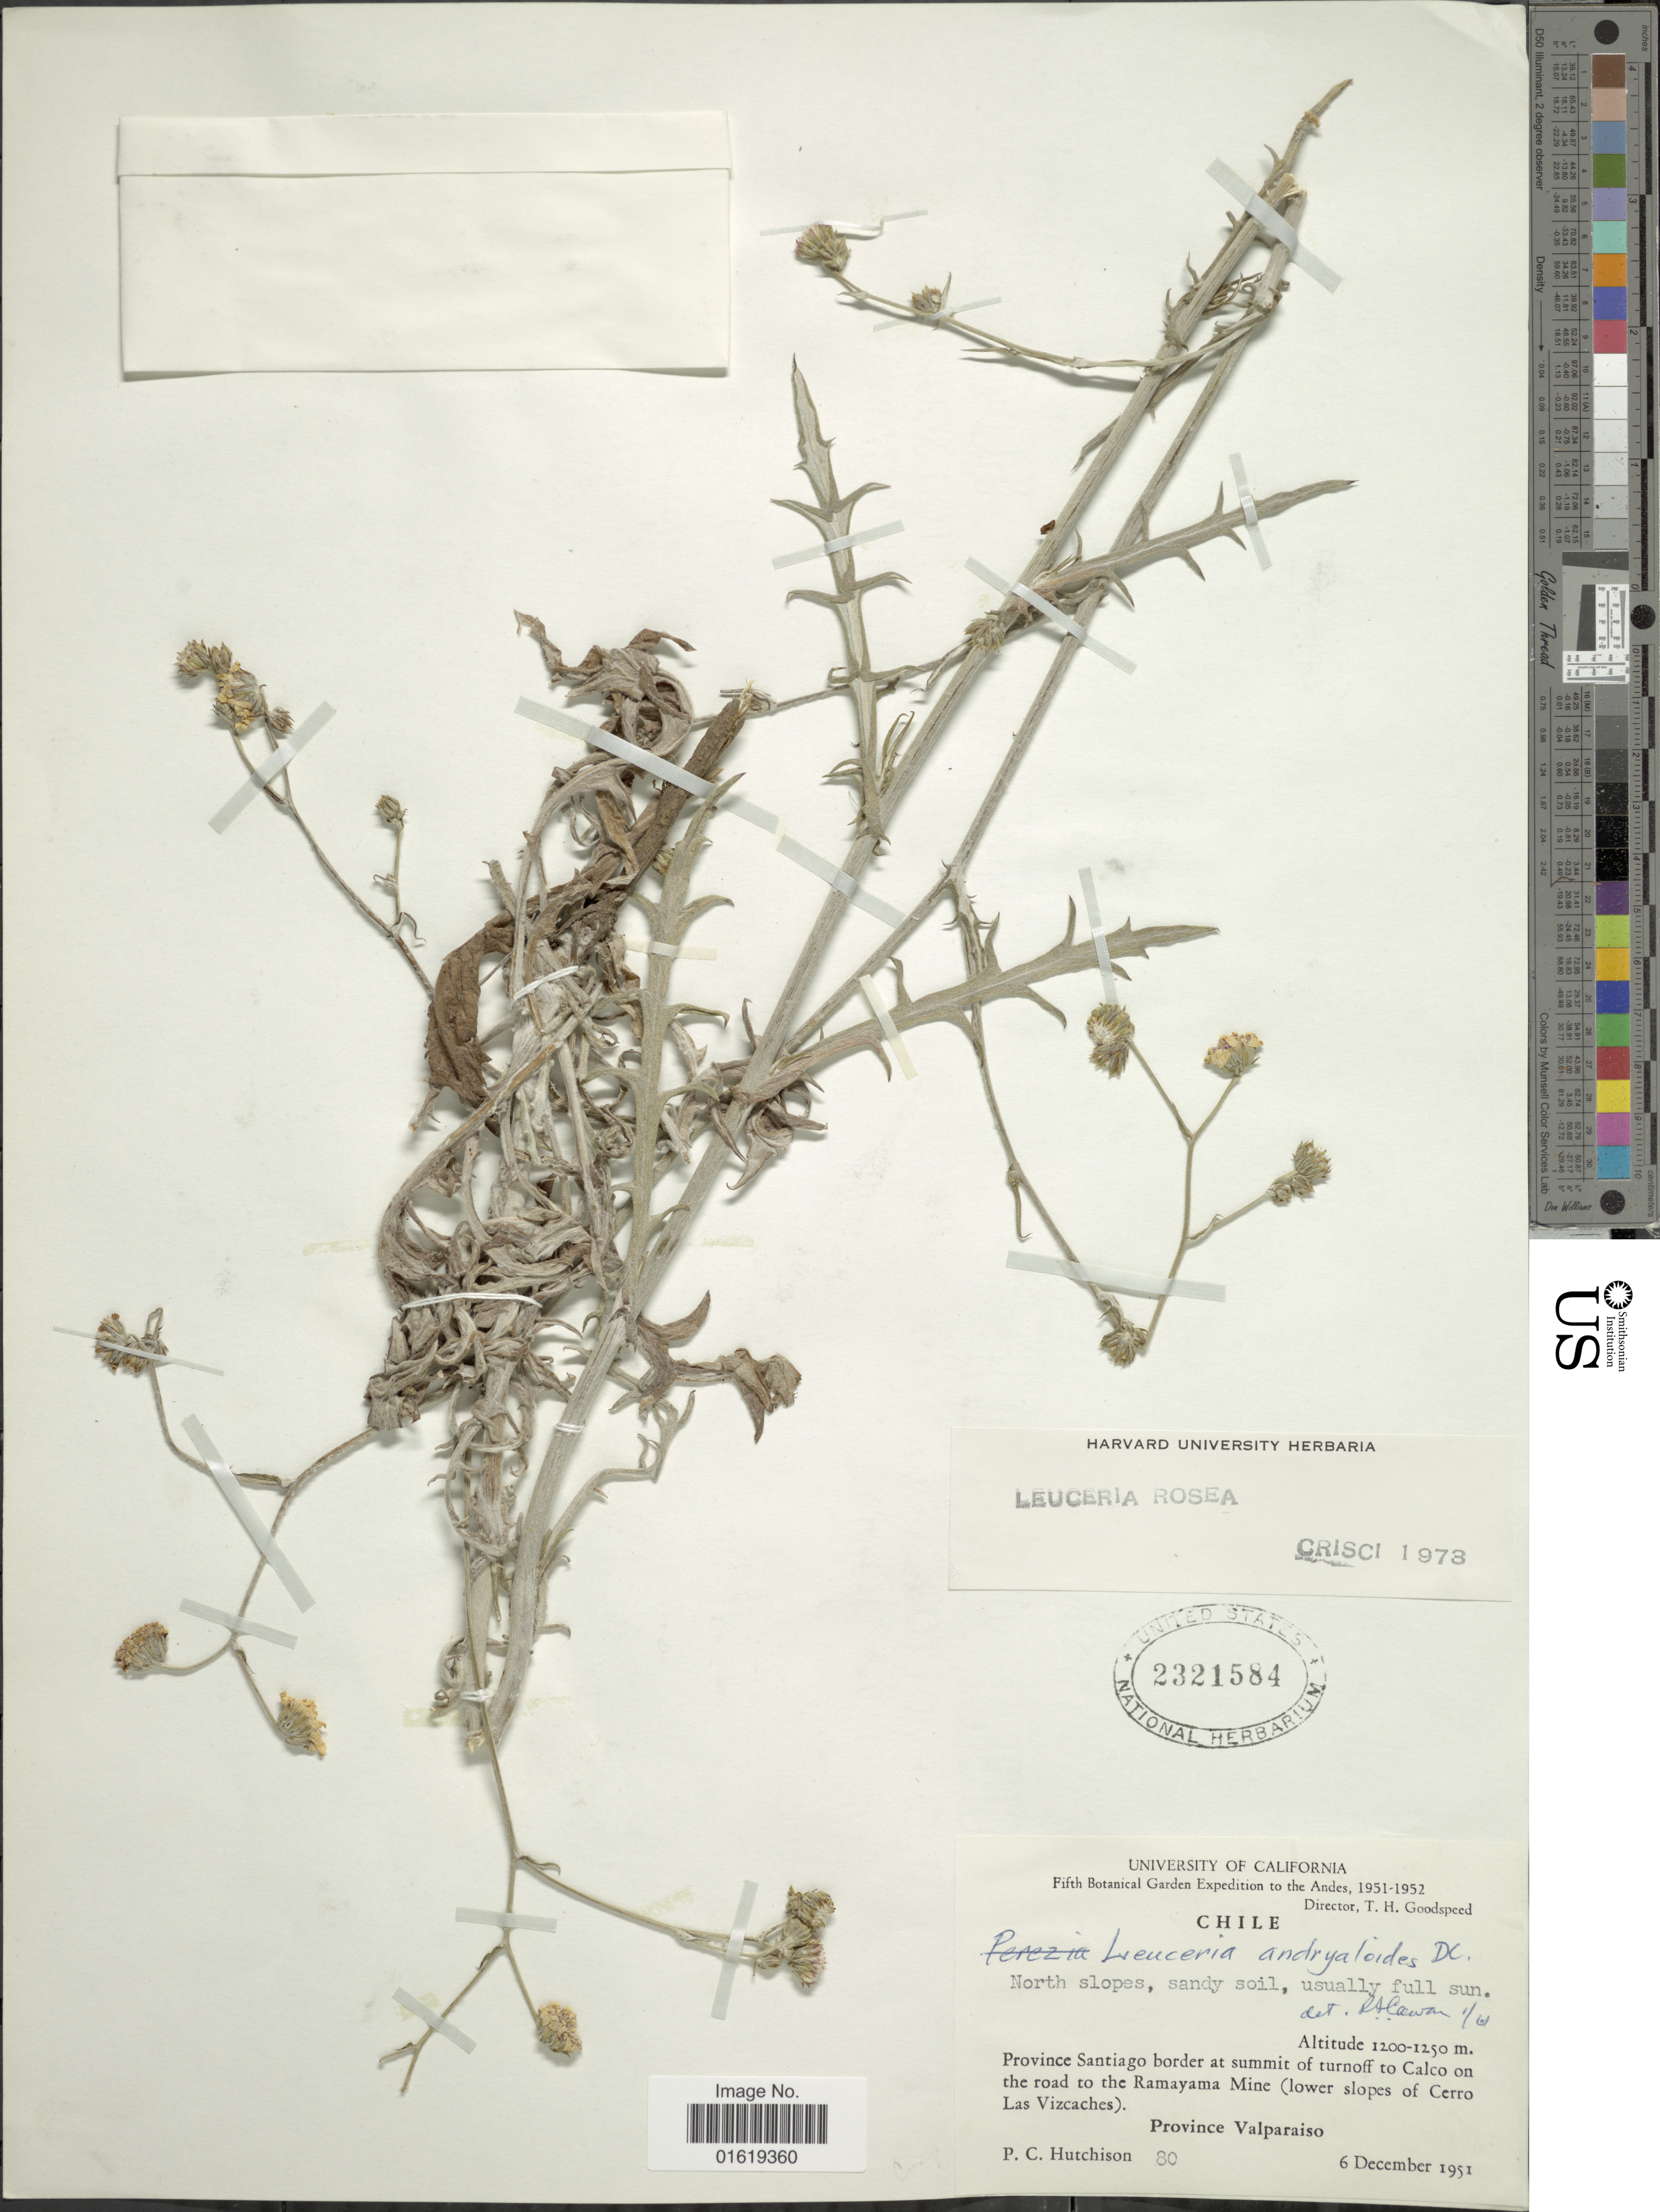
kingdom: Plantae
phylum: Tracheophyta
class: Magnoliopsida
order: Asterales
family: Asteraceae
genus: Leucheria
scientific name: Leucheria rosea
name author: Poepp. ex Less.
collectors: P. C. Hutchison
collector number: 80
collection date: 1951-12-06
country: Chile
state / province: Valparaíso (V)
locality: Province Santiago border at summit of turnoff to Calco on the road to the Ramayama Mine (lower slopes of Cerro Las Vizcaches). Province Valparaiso.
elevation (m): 1200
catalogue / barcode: US 2321584